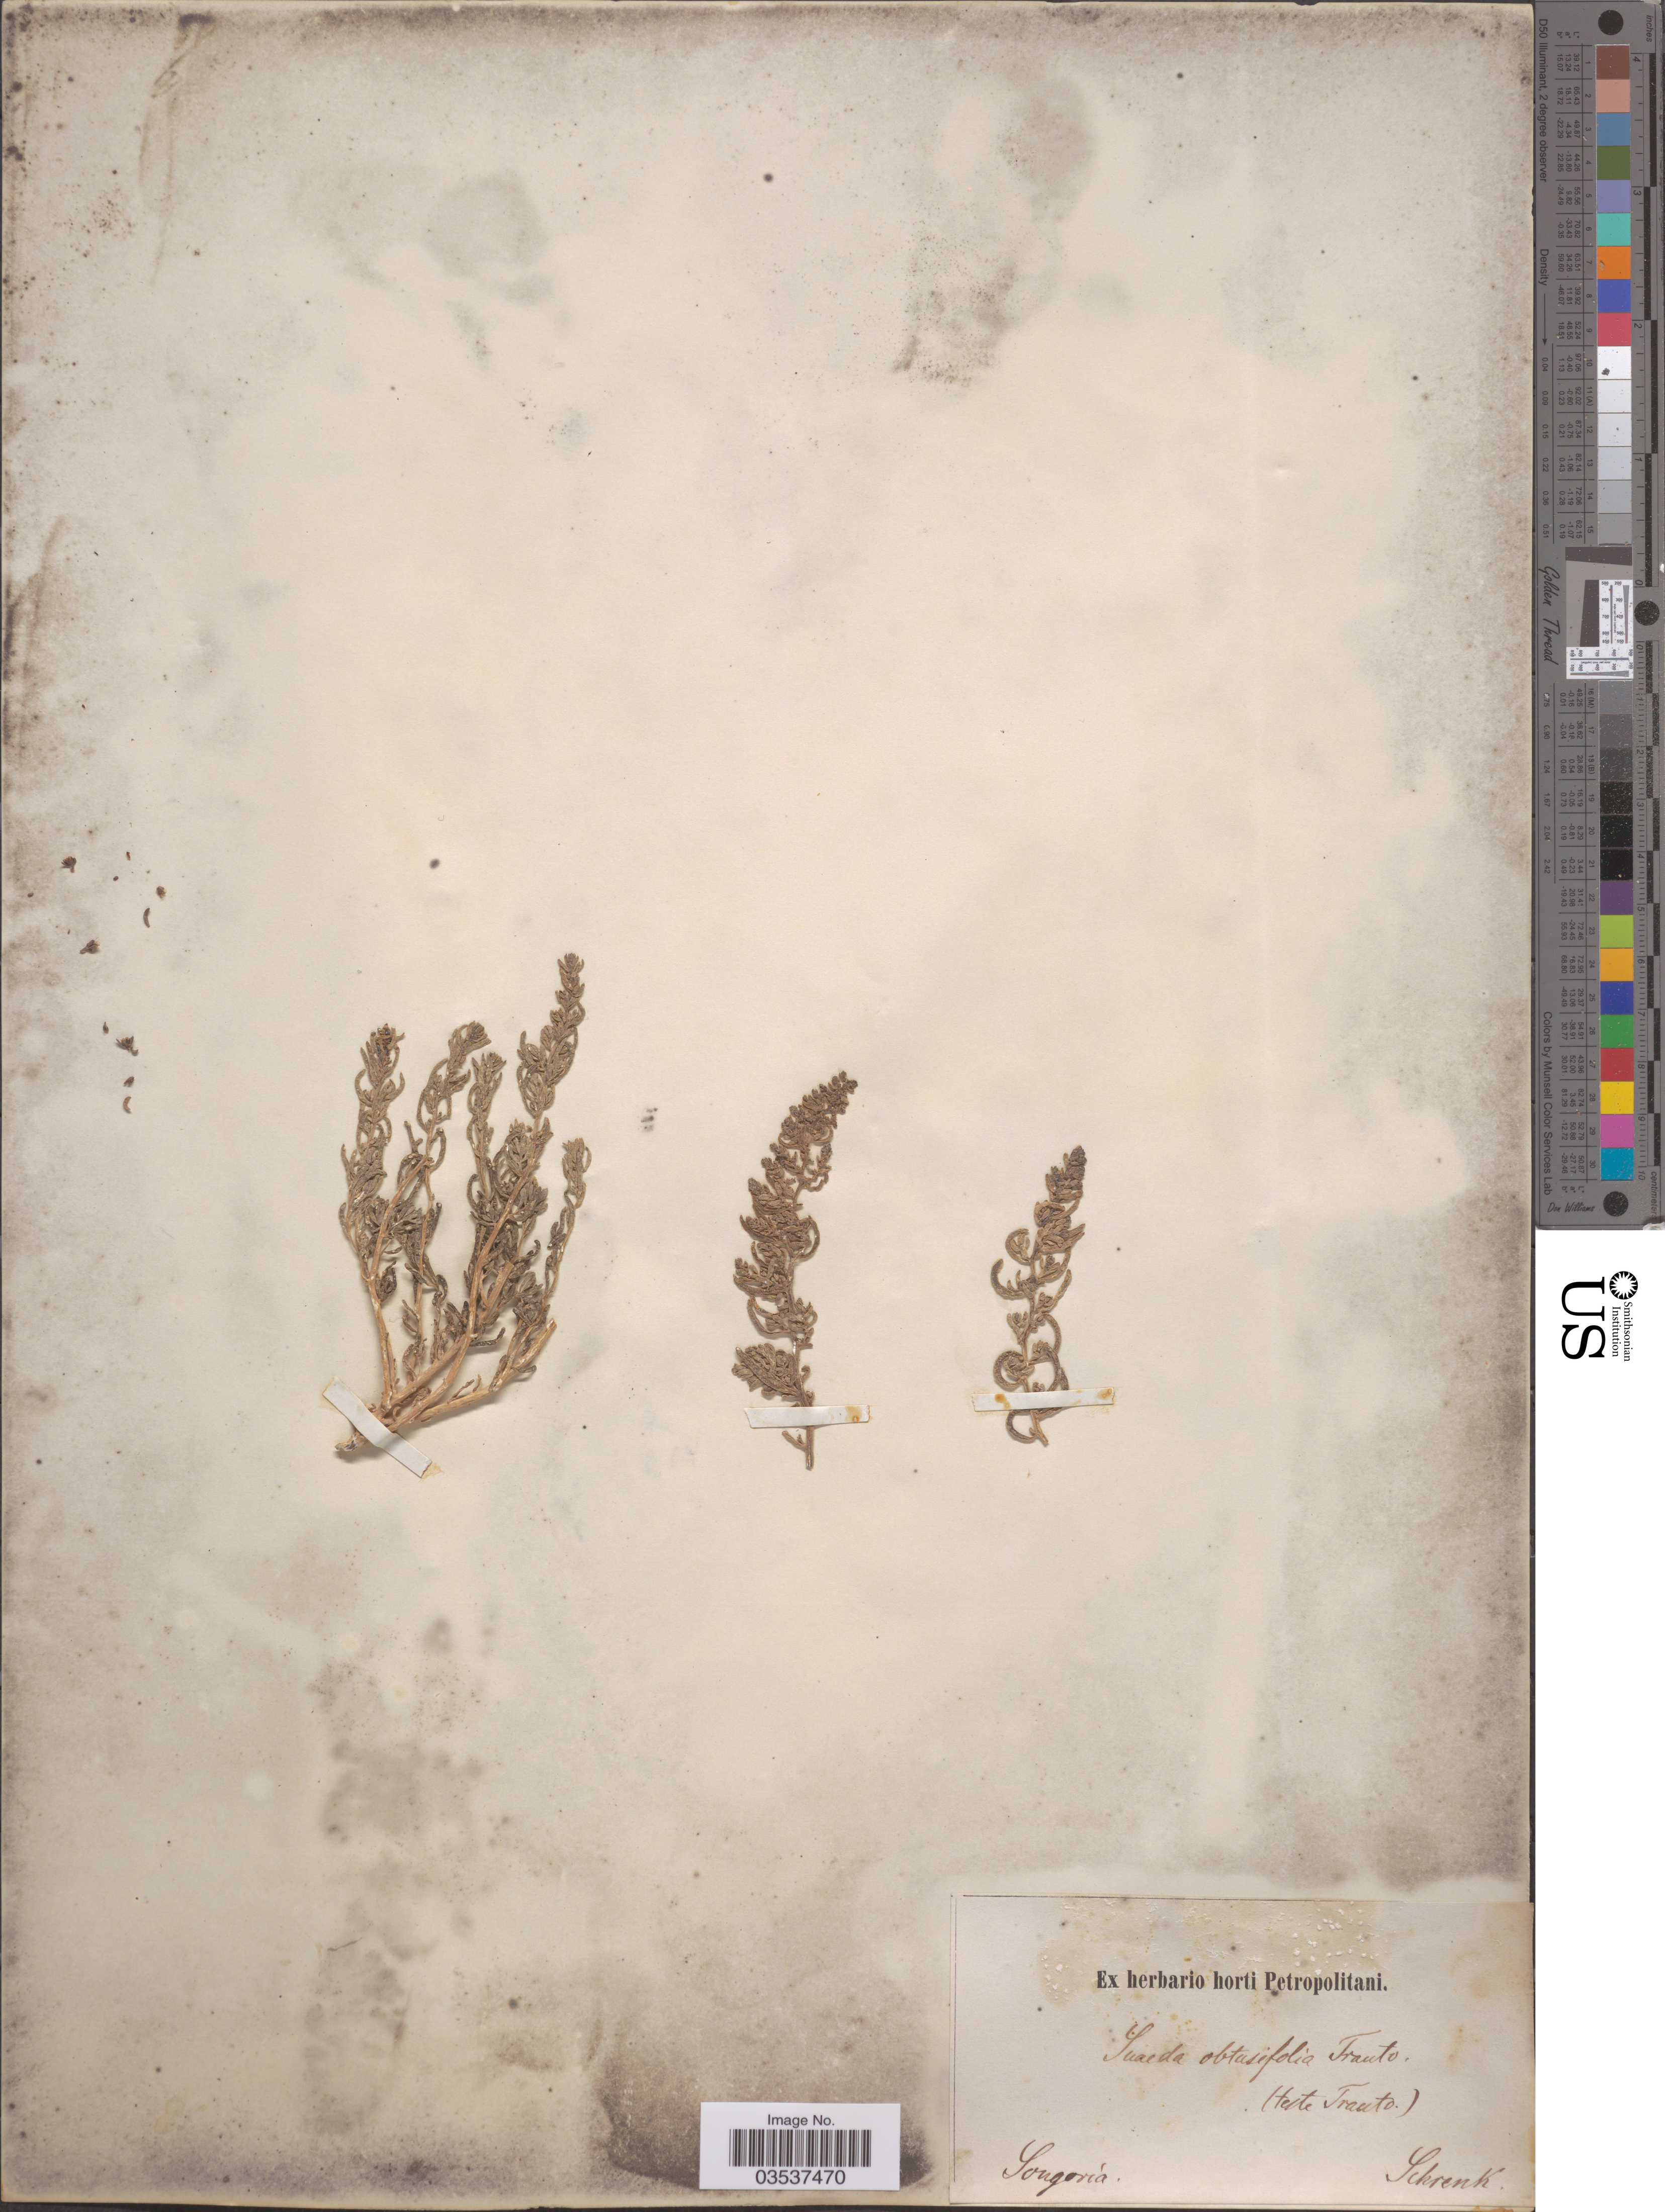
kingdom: Plantae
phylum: Tracheophyta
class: Magnoliopsida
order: Caryophyllales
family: Amaranthaceae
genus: Suaeda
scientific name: Suaeda obtusifolia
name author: (Bunge) Trautv.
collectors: A.G. Schrenk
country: Kazakhstan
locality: Songaria.